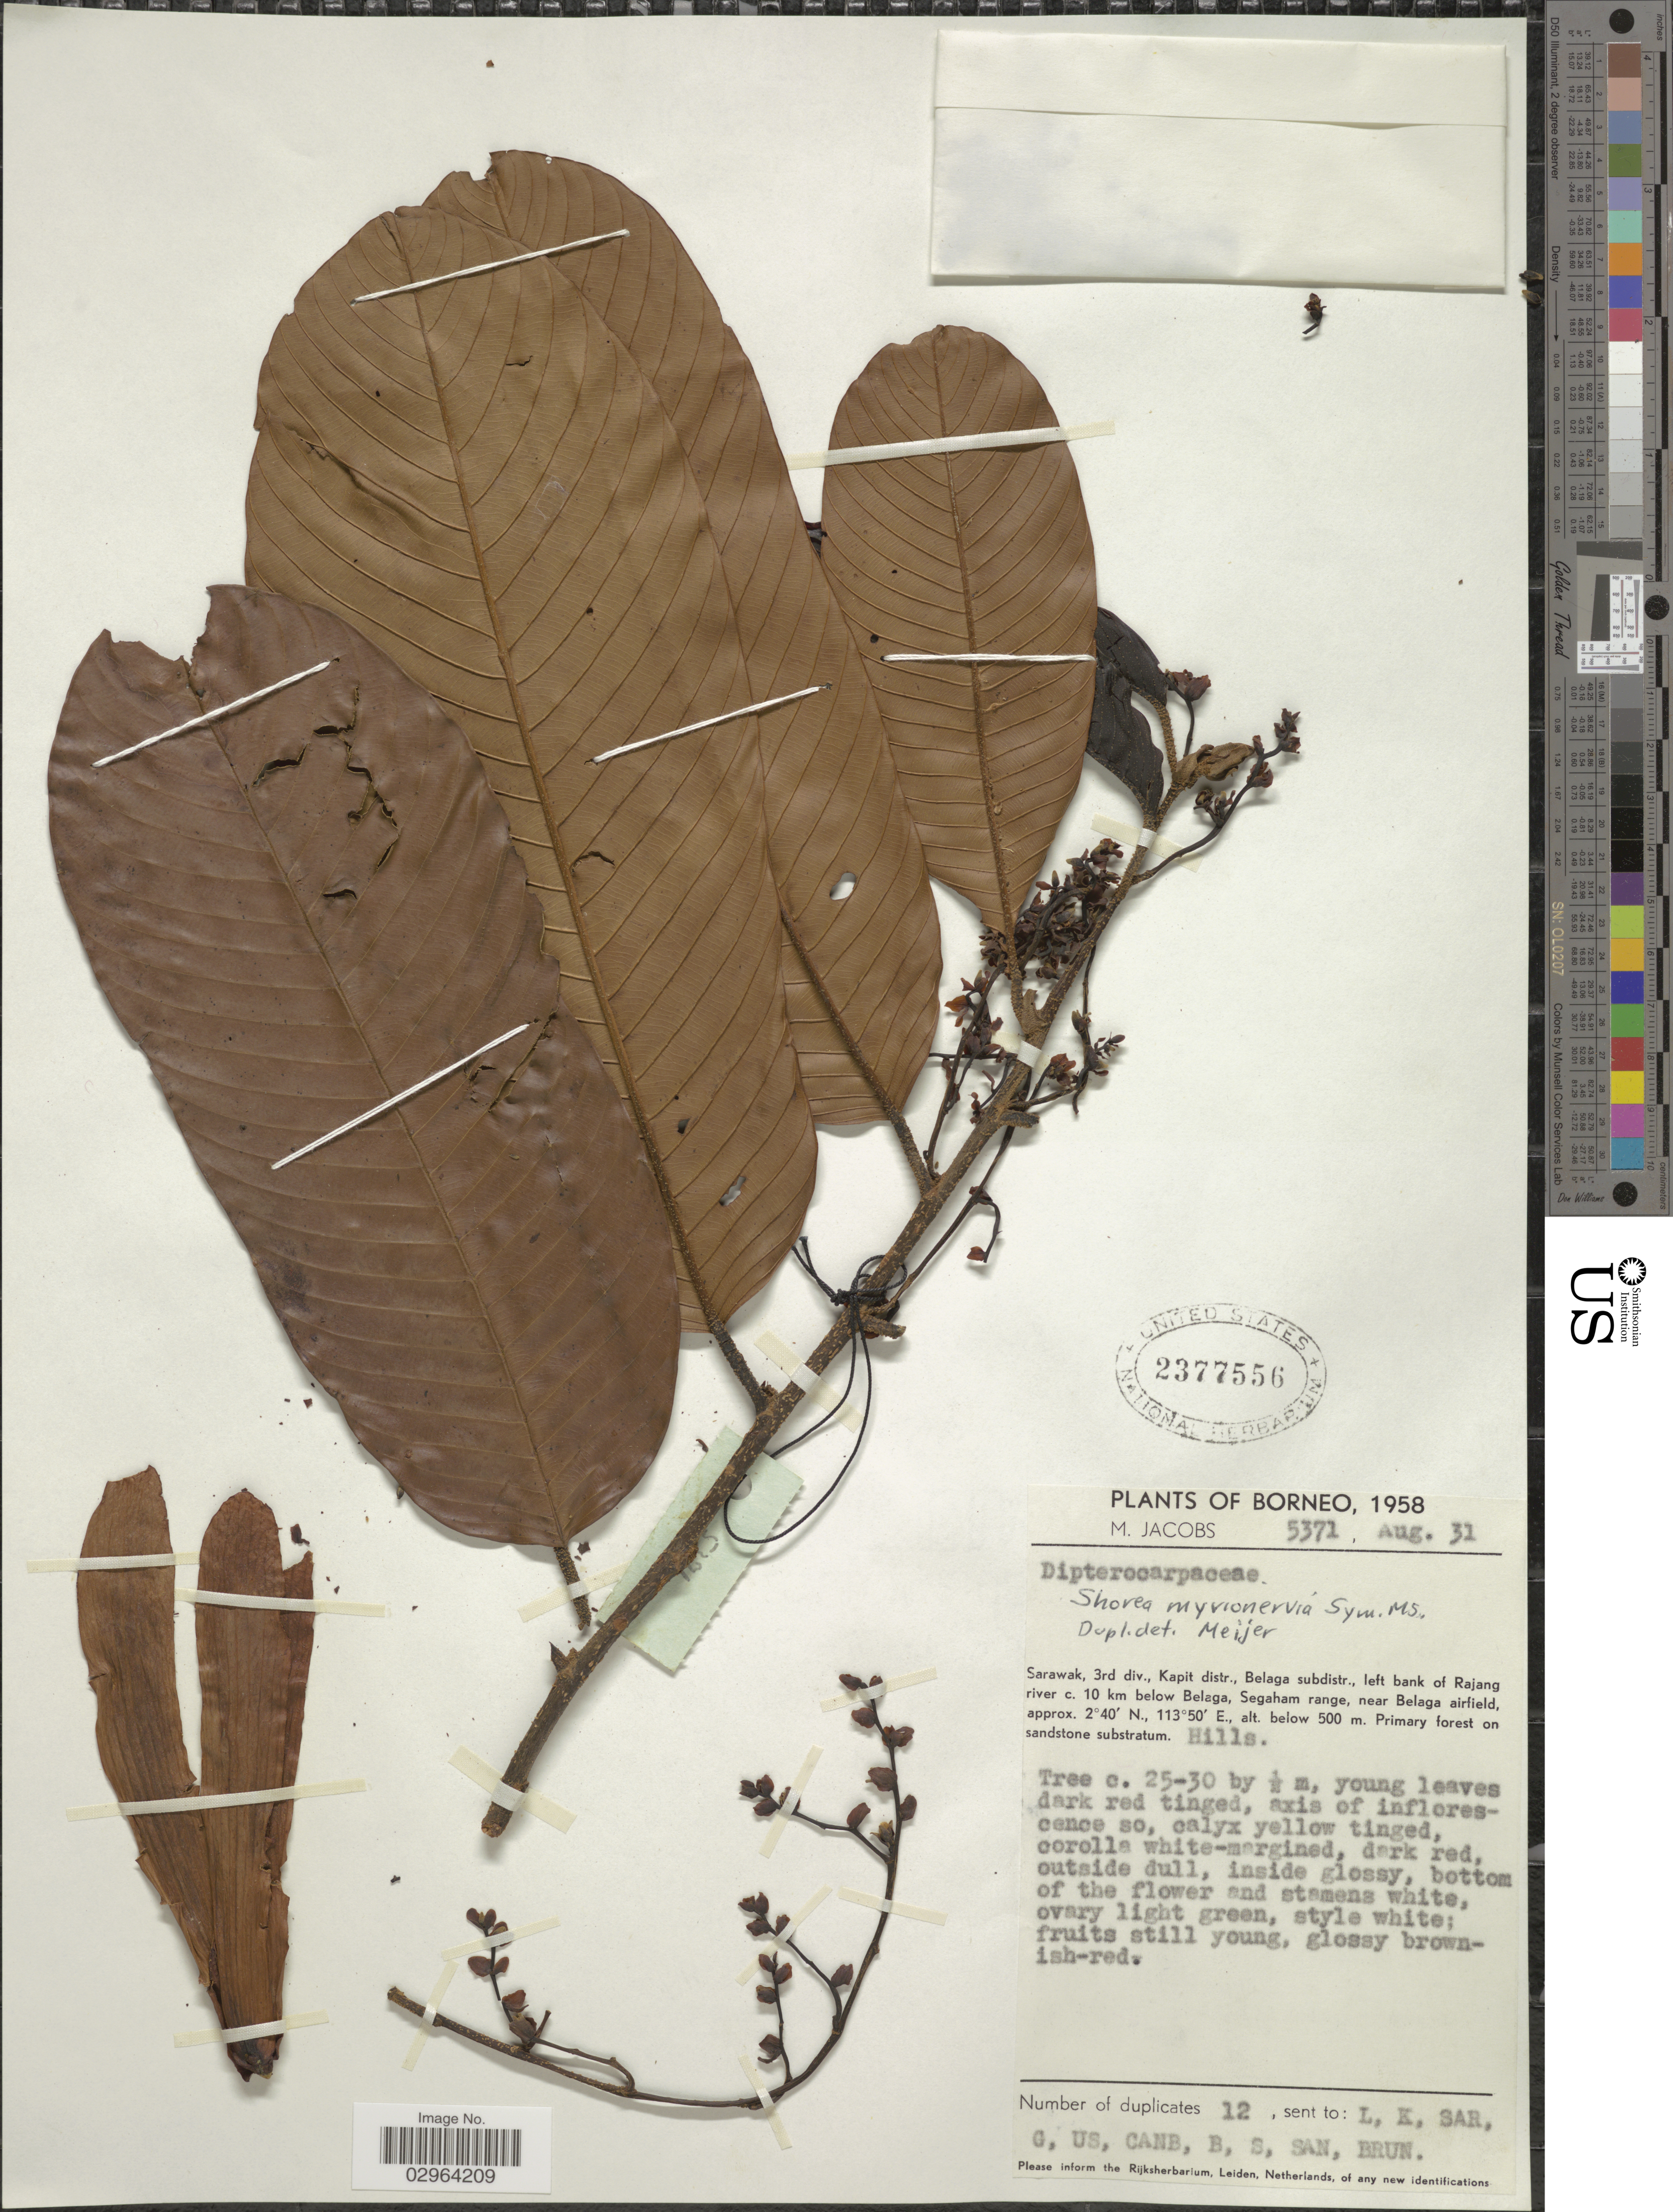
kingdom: Plantae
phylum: Tracheophyta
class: Magnoliopsida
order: Malvales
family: Dipterocarpaceae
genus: Rubroshorea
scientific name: Rubroshorea myrionerva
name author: (Symington ex P.S. Ashton) P.S. Ashton & J. Heck.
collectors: M. Jacobs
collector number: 5371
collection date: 1958-08-31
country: Malaysia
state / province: Sarawak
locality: Borneo. 3rd div., Kapit distr., Belaga subdistr., left bank of Rajang river c. 10 km below Belaga, Segaham range, near Belaga airfield.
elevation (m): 500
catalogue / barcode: US 2377556